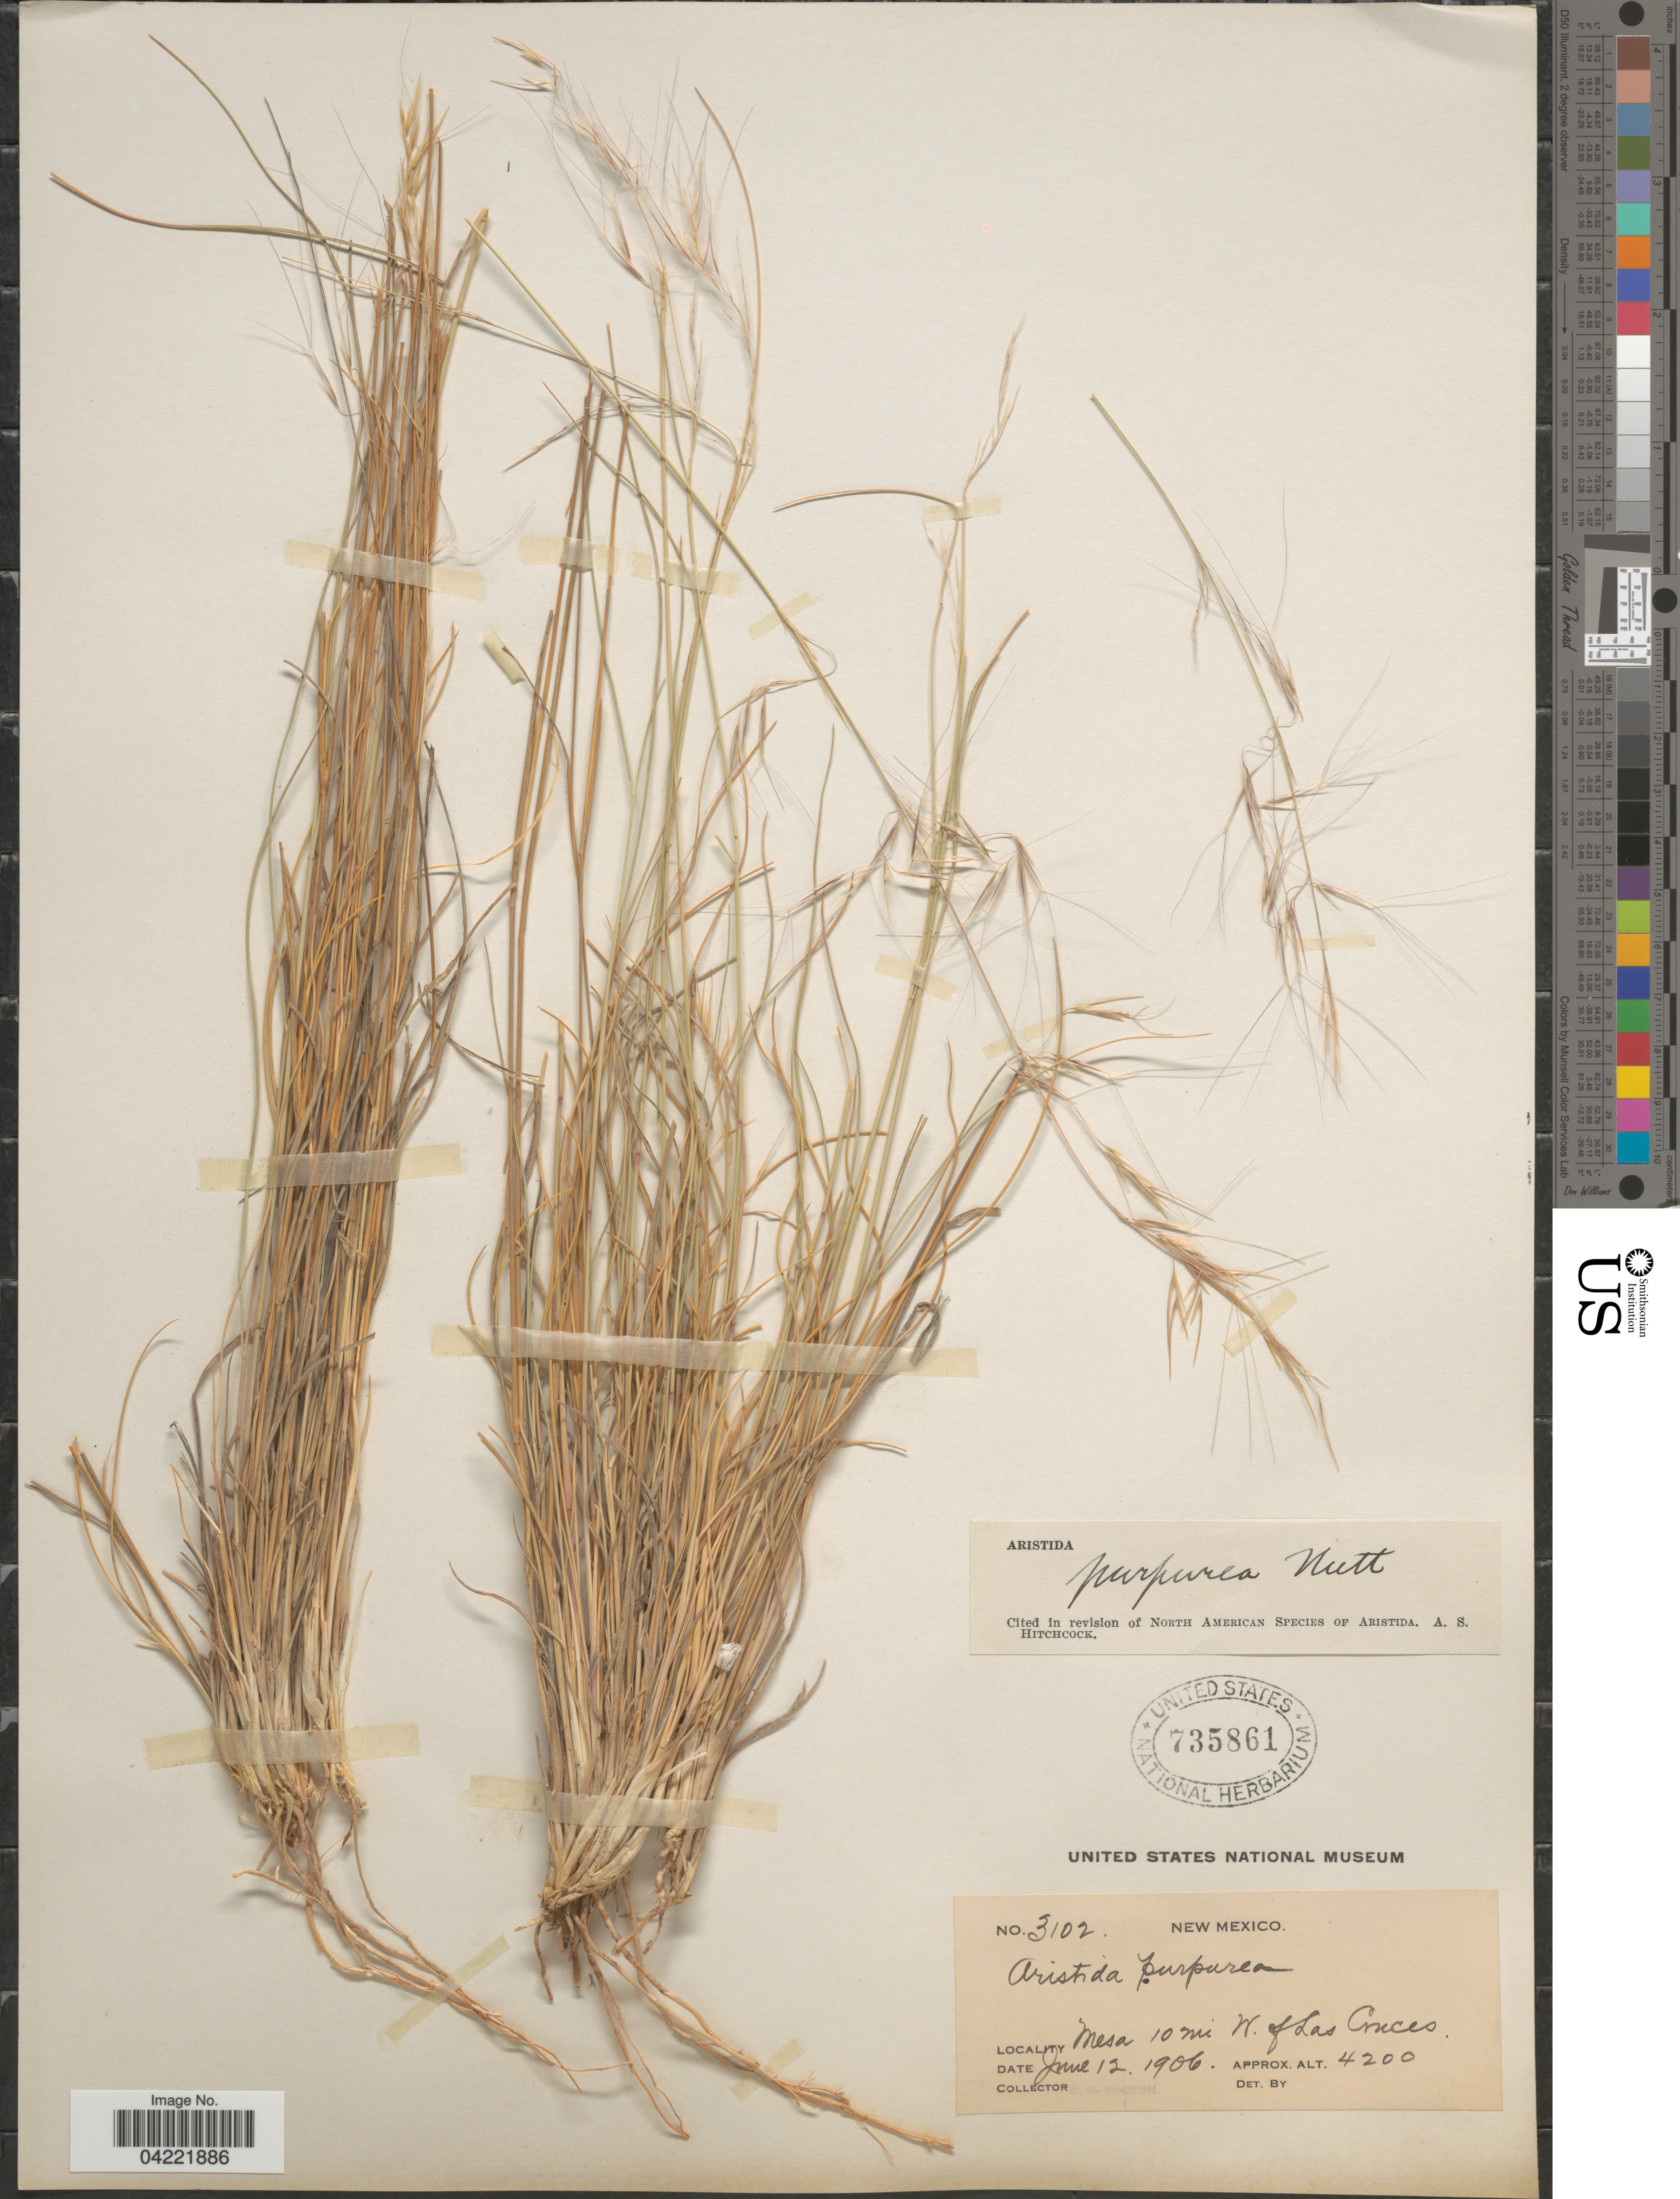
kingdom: Plantae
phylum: Tracheophyta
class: Liliopsida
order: Poales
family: Poaceae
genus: Aristida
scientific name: Aristida purpurea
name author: Nutt.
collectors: E. O. Wooton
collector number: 3102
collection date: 1906-06-12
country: United States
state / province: New Mexico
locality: Mesa 10 mi. W. of Las Cruces.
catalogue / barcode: US 735861